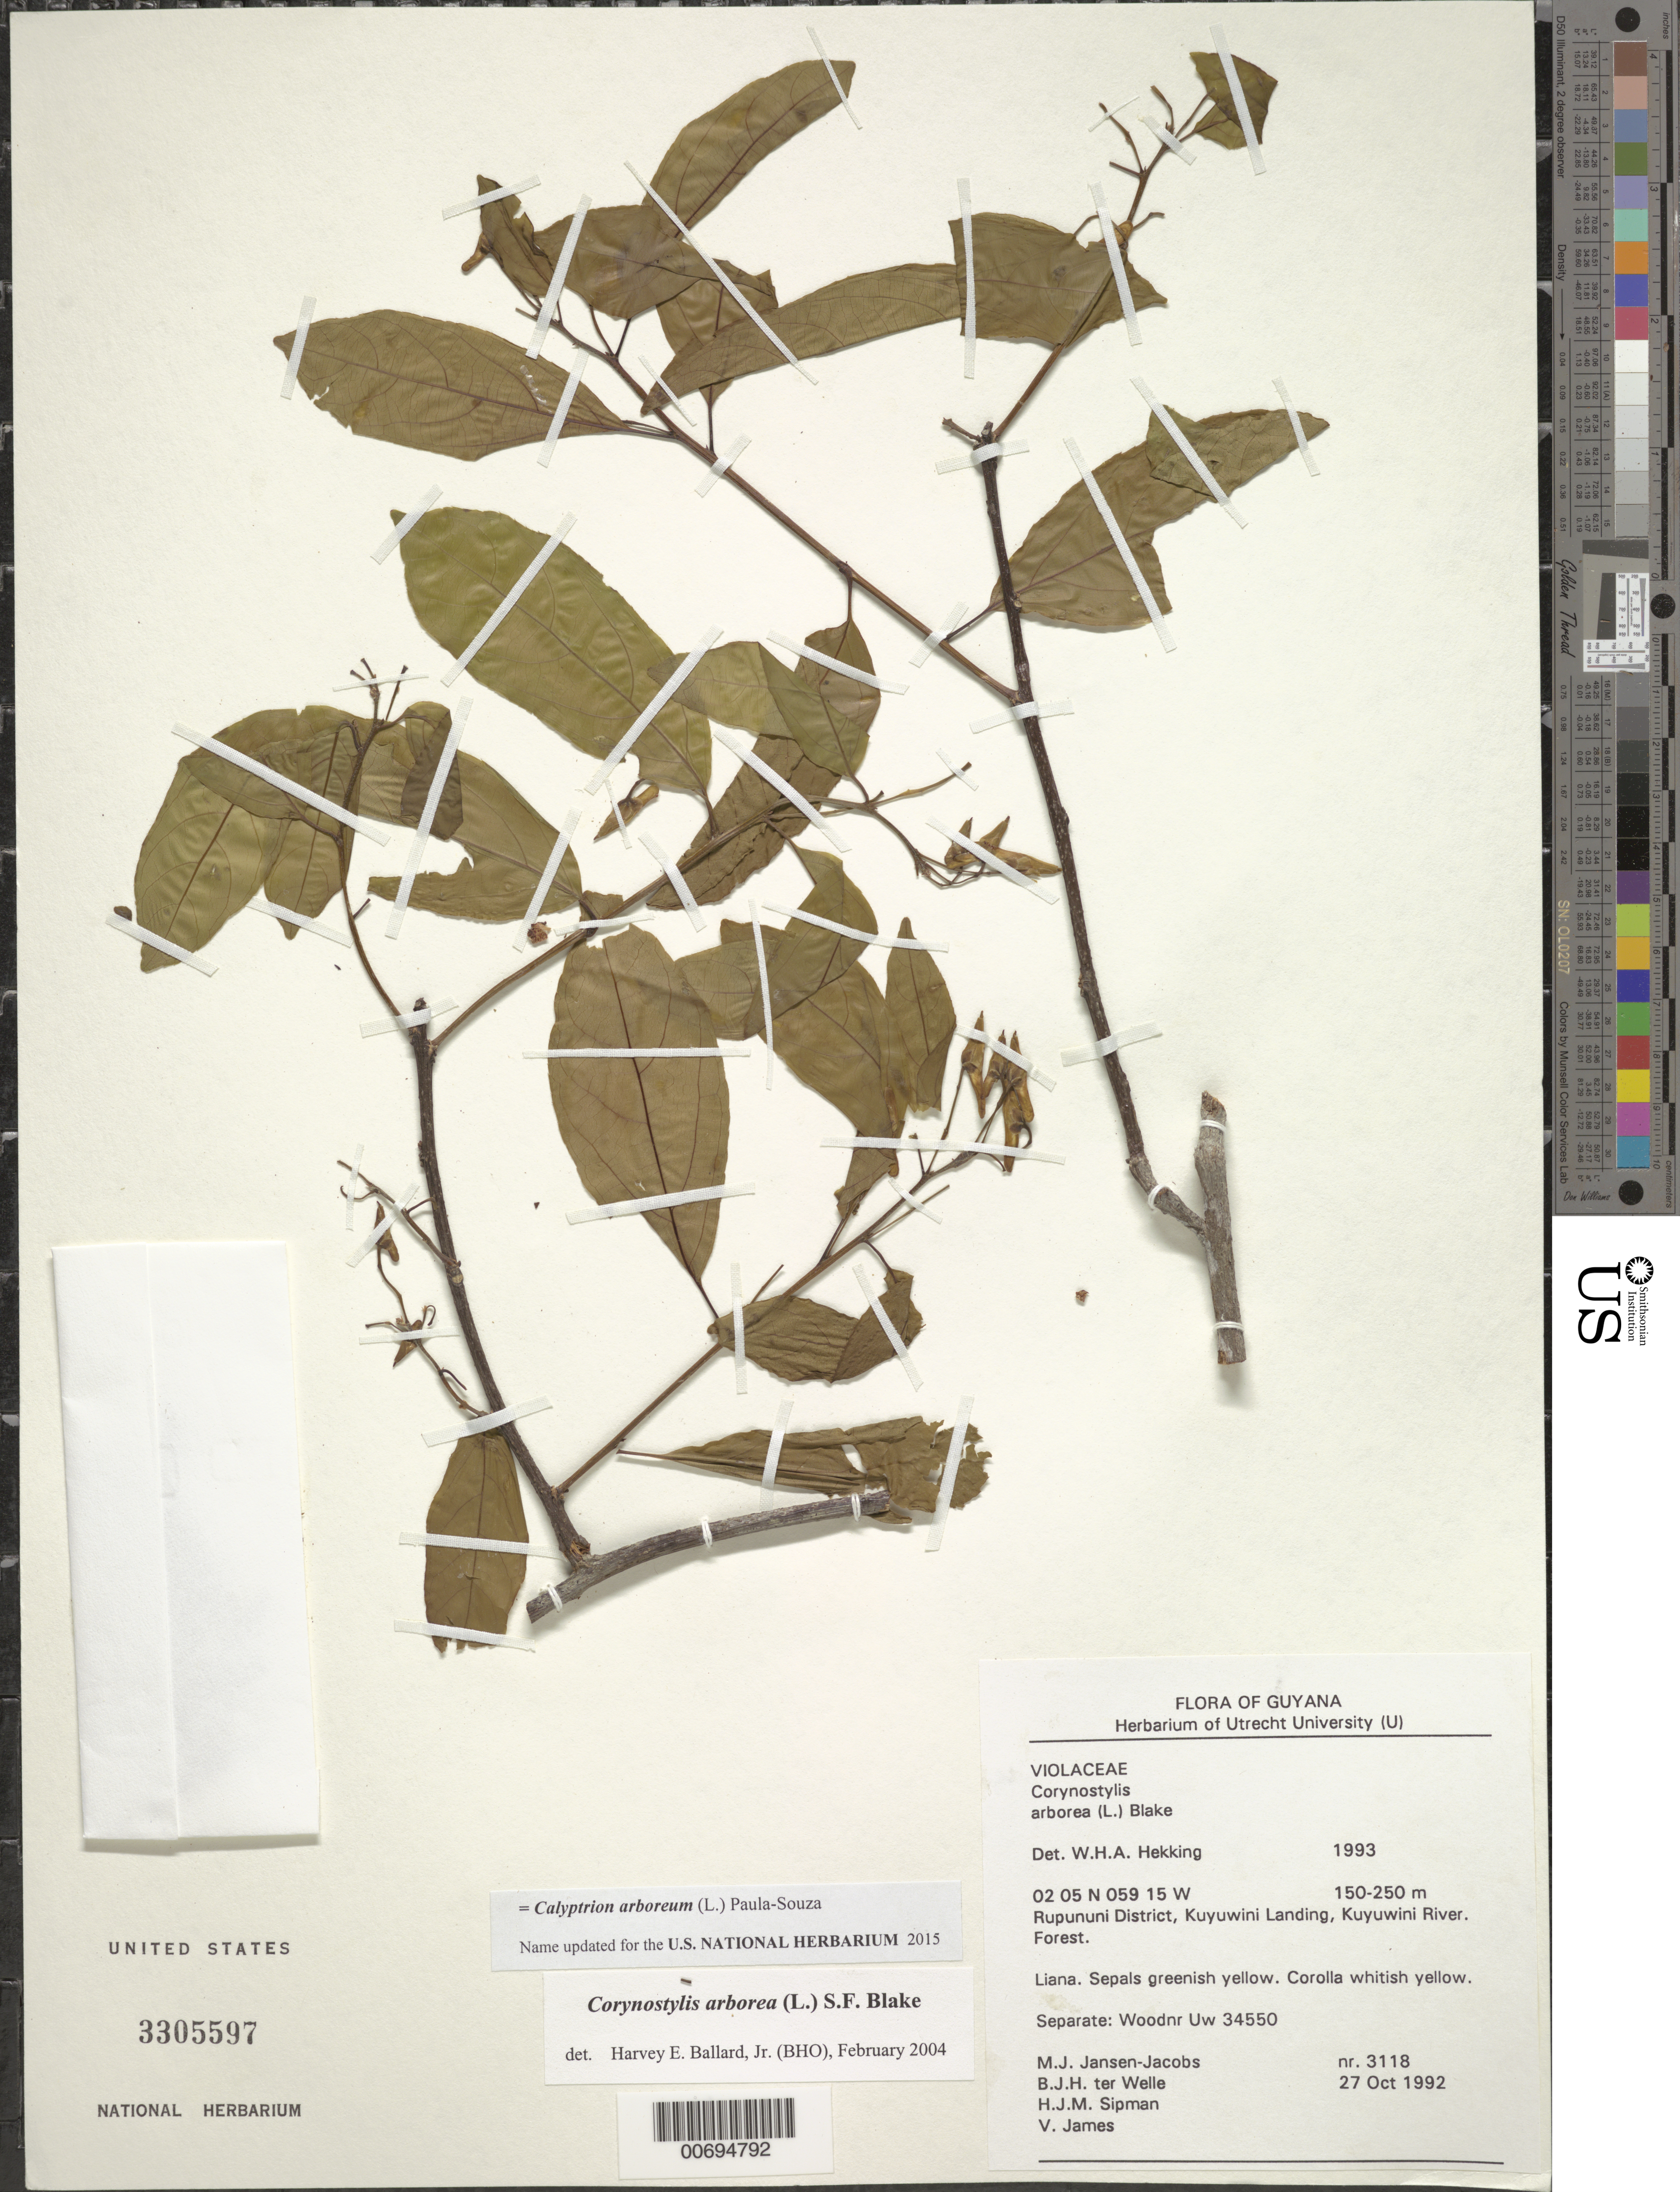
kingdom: Plantae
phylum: Tracheophyta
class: Magnoliopsida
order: Malpighiales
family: Violaceae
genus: Calyptrion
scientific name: Calyptrion arboreum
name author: (L.) Paula-Souza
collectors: M. J. Jansen-Jacobs, B. Welle, H. J. M. Sipman & V. James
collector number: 3118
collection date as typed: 27-Oct-92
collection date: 1992-10-27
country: Guyana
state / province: U. Takutu-U. Essequibo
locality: Kuyuwini Landing, Kuyuwini River, Rupununi District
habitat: Forest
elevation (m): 150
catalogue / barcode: US 3305597